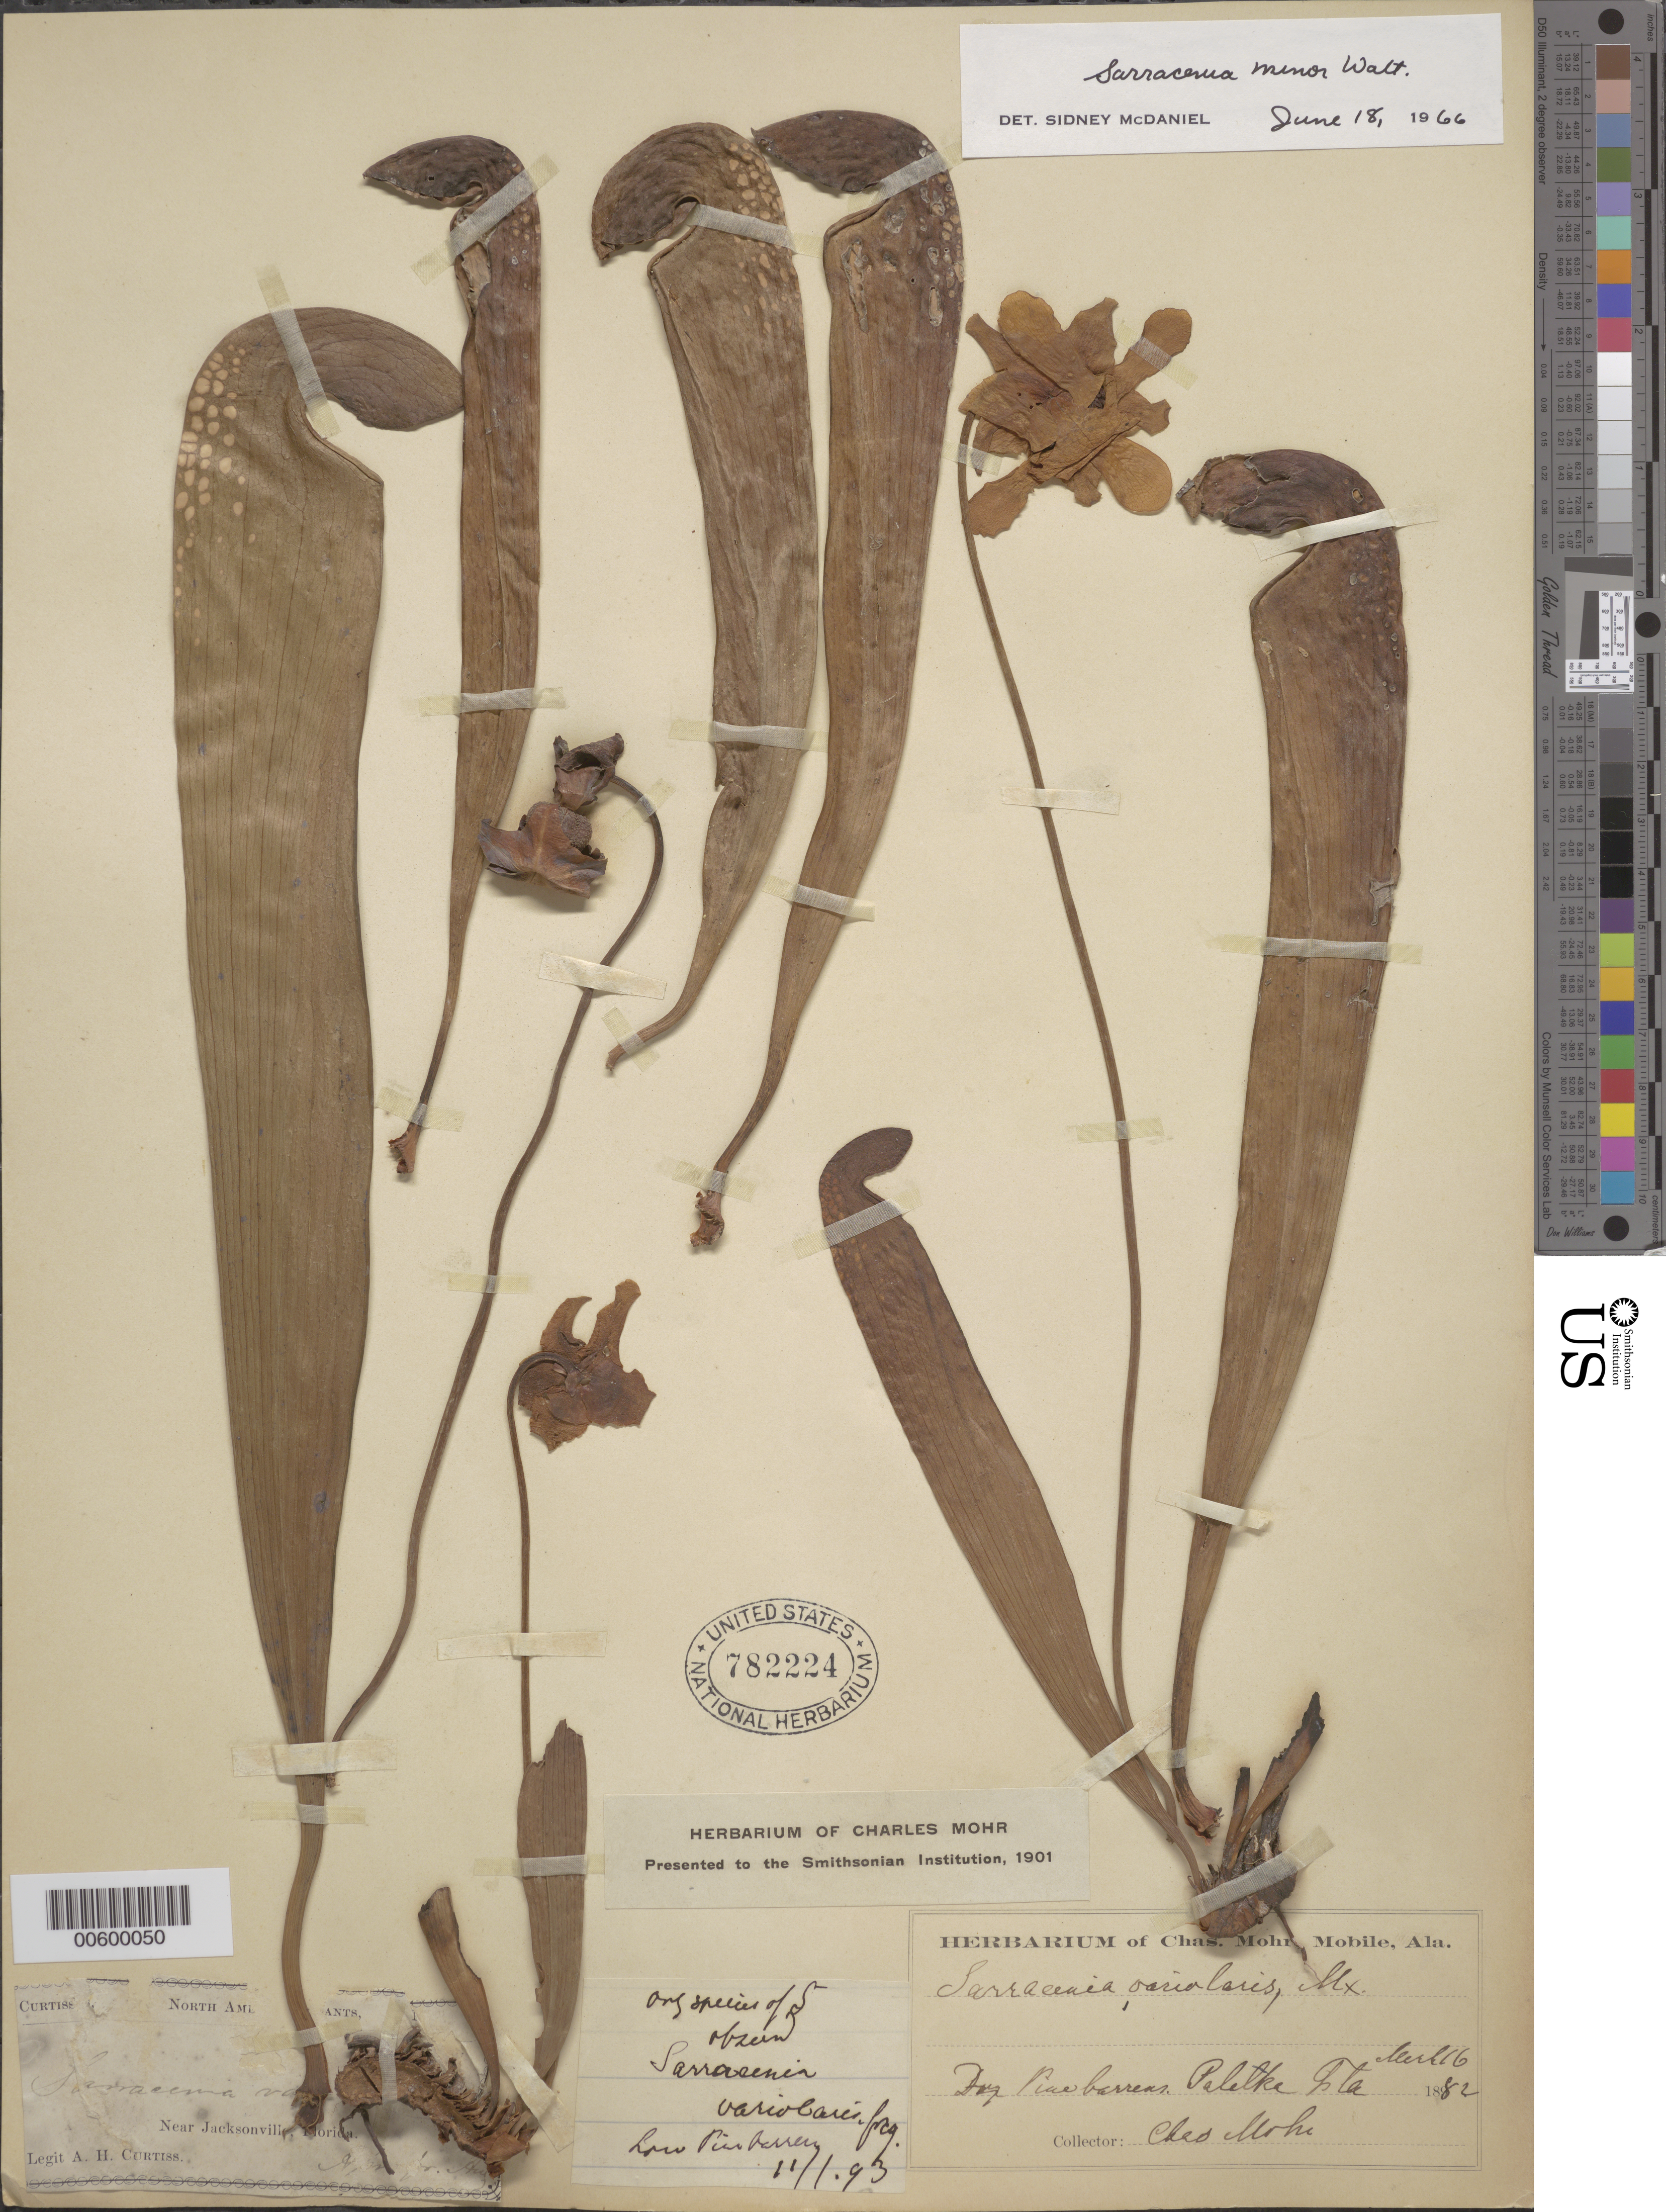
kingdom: Plantae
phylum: Tracheophyta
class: Magnoliopsida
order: Ericales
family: Sarraceniaceae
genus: Sarracenia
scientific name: Sarracenia minor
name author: Walter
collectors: C. T. Mohr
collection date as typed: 16 Mar 1882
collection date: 1882-03-16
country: United States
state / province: Florida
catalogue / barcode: US 782224